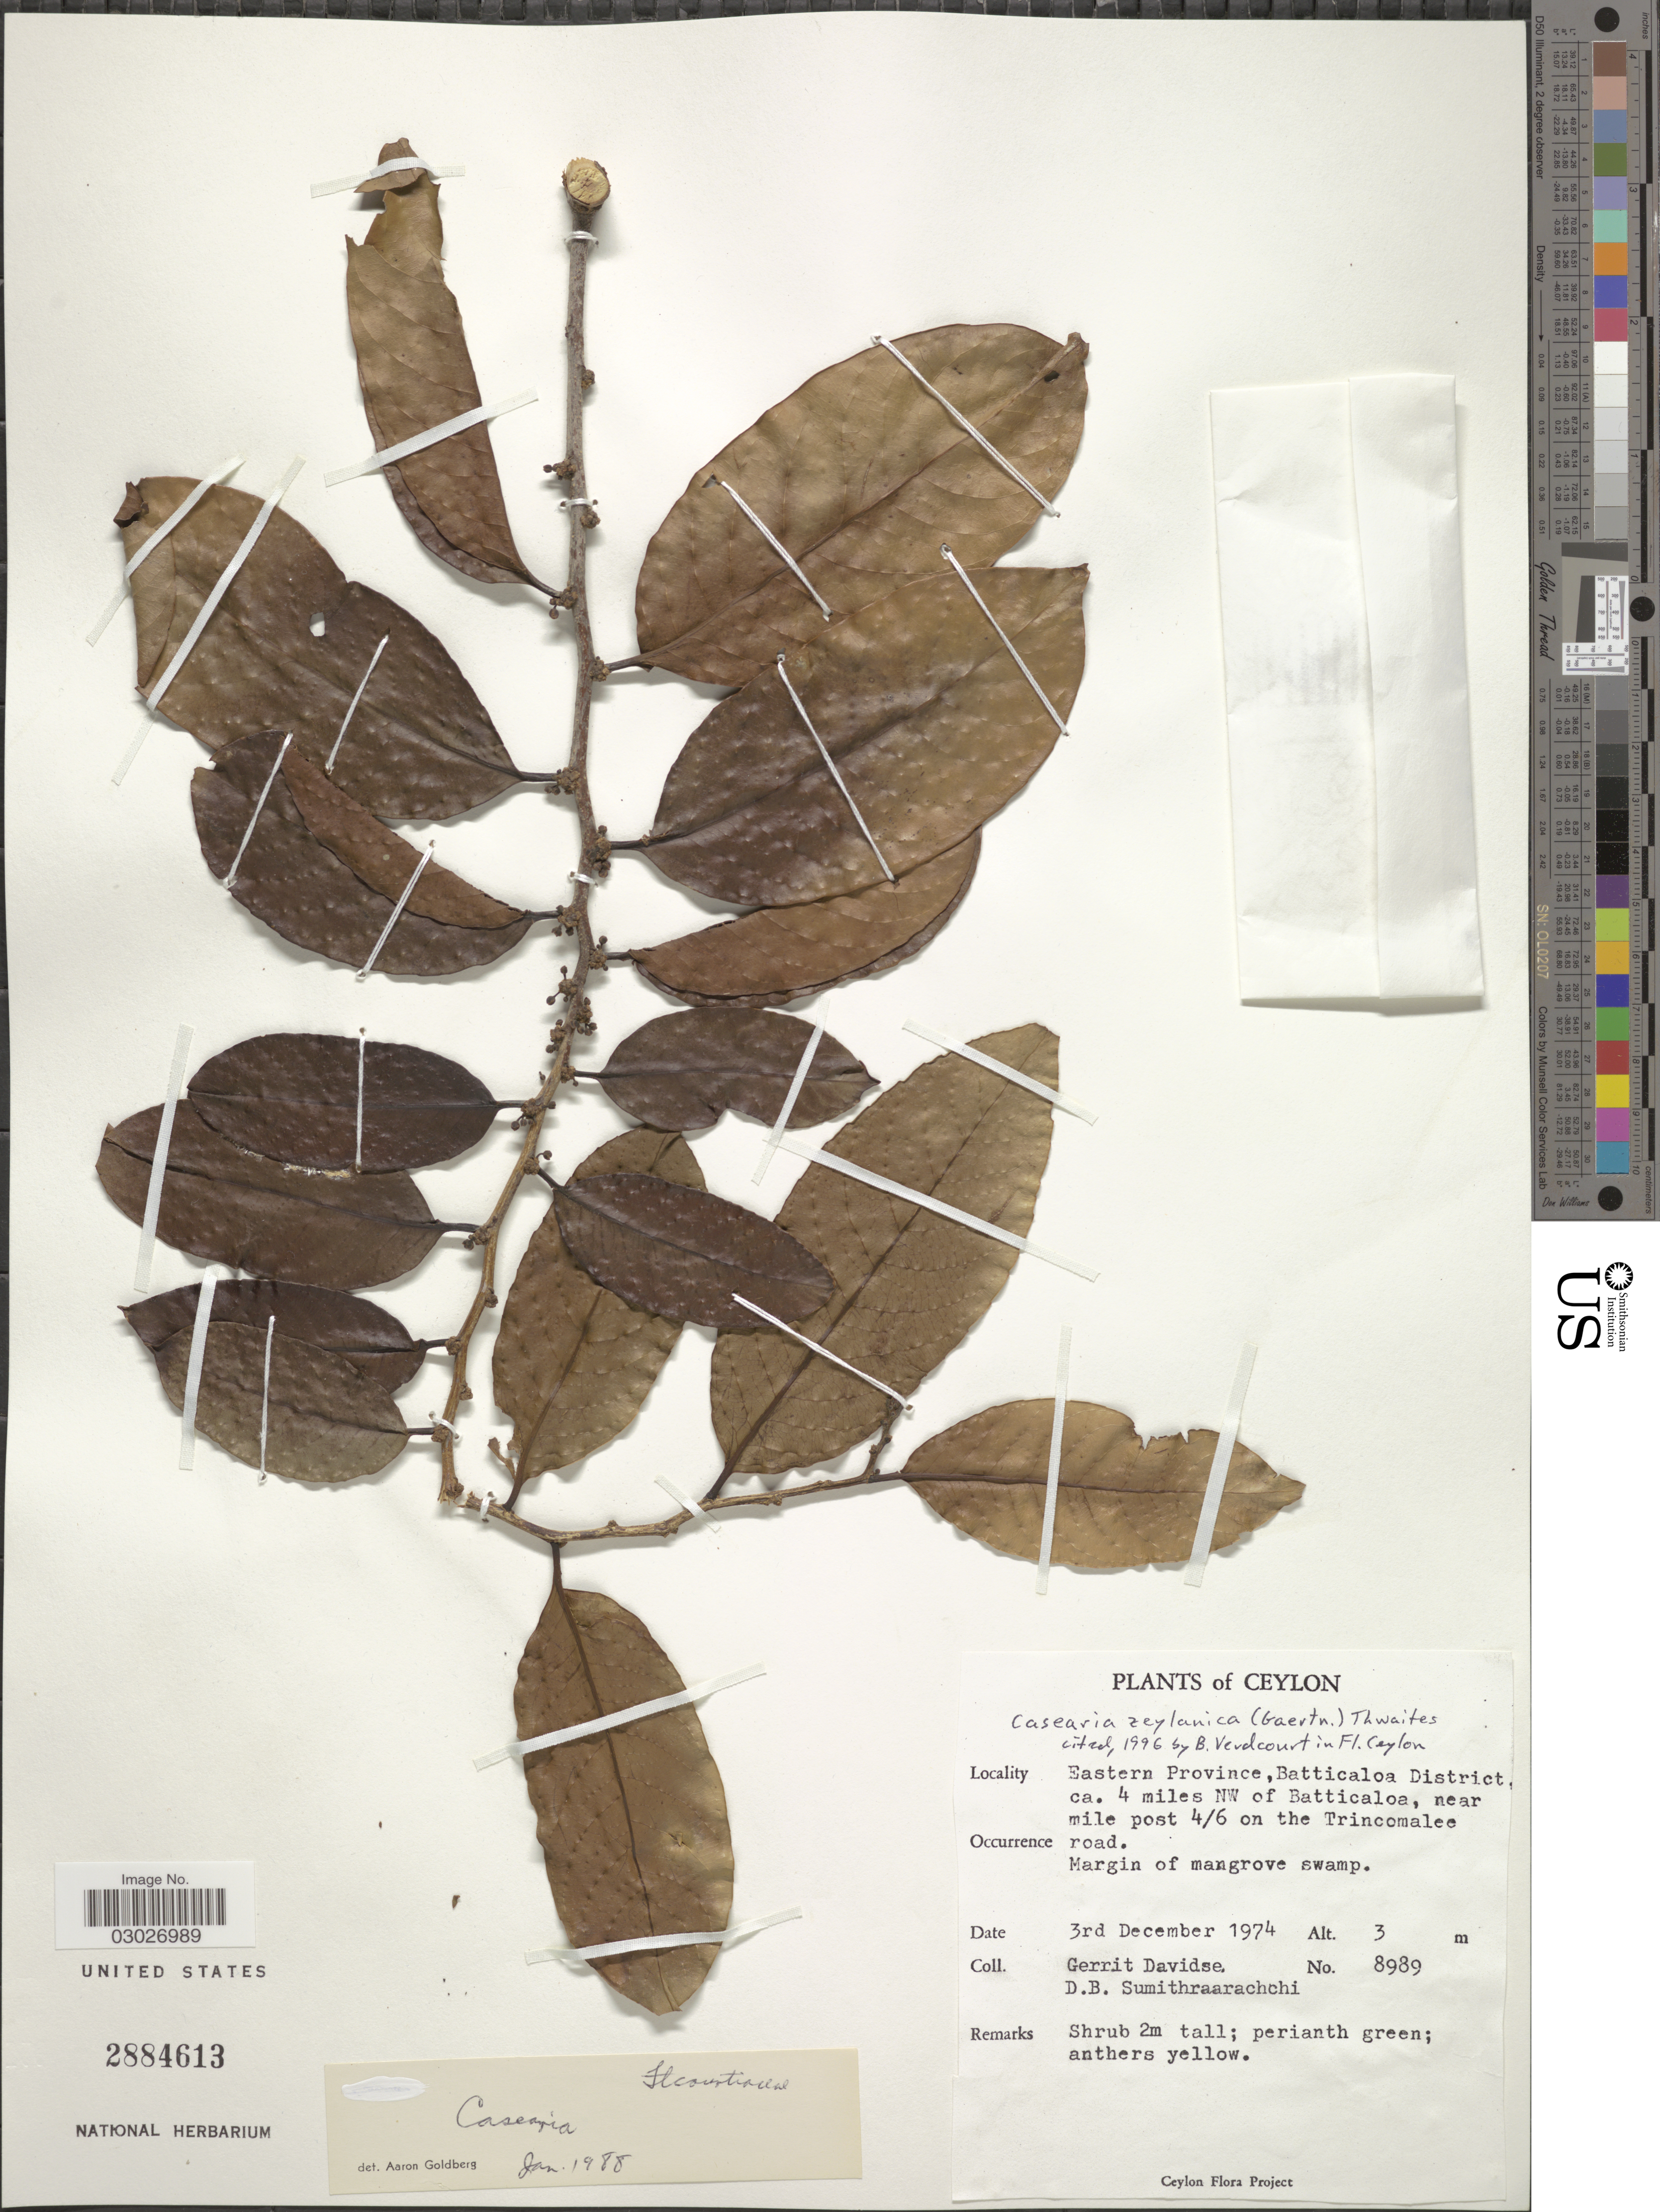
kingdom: Plantae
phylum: Tracheophyta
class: Magnoliopsida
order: Malpighiales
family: Salicaceae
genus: Casearia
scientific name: Casearia zeylanica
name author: Thwaites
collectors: G. Davidse & D. B. Sumithraarachchi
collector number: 8989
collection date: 1974-12-03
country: Sri Lanka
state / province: Eastern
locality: Ceylon. Batticaloa District, ca. 4 miles NW of Batticaloa, near mile post 4/6 on the Trincomalee road. Margin of mangrove swamp.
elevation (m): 3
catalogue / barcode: US 2884613